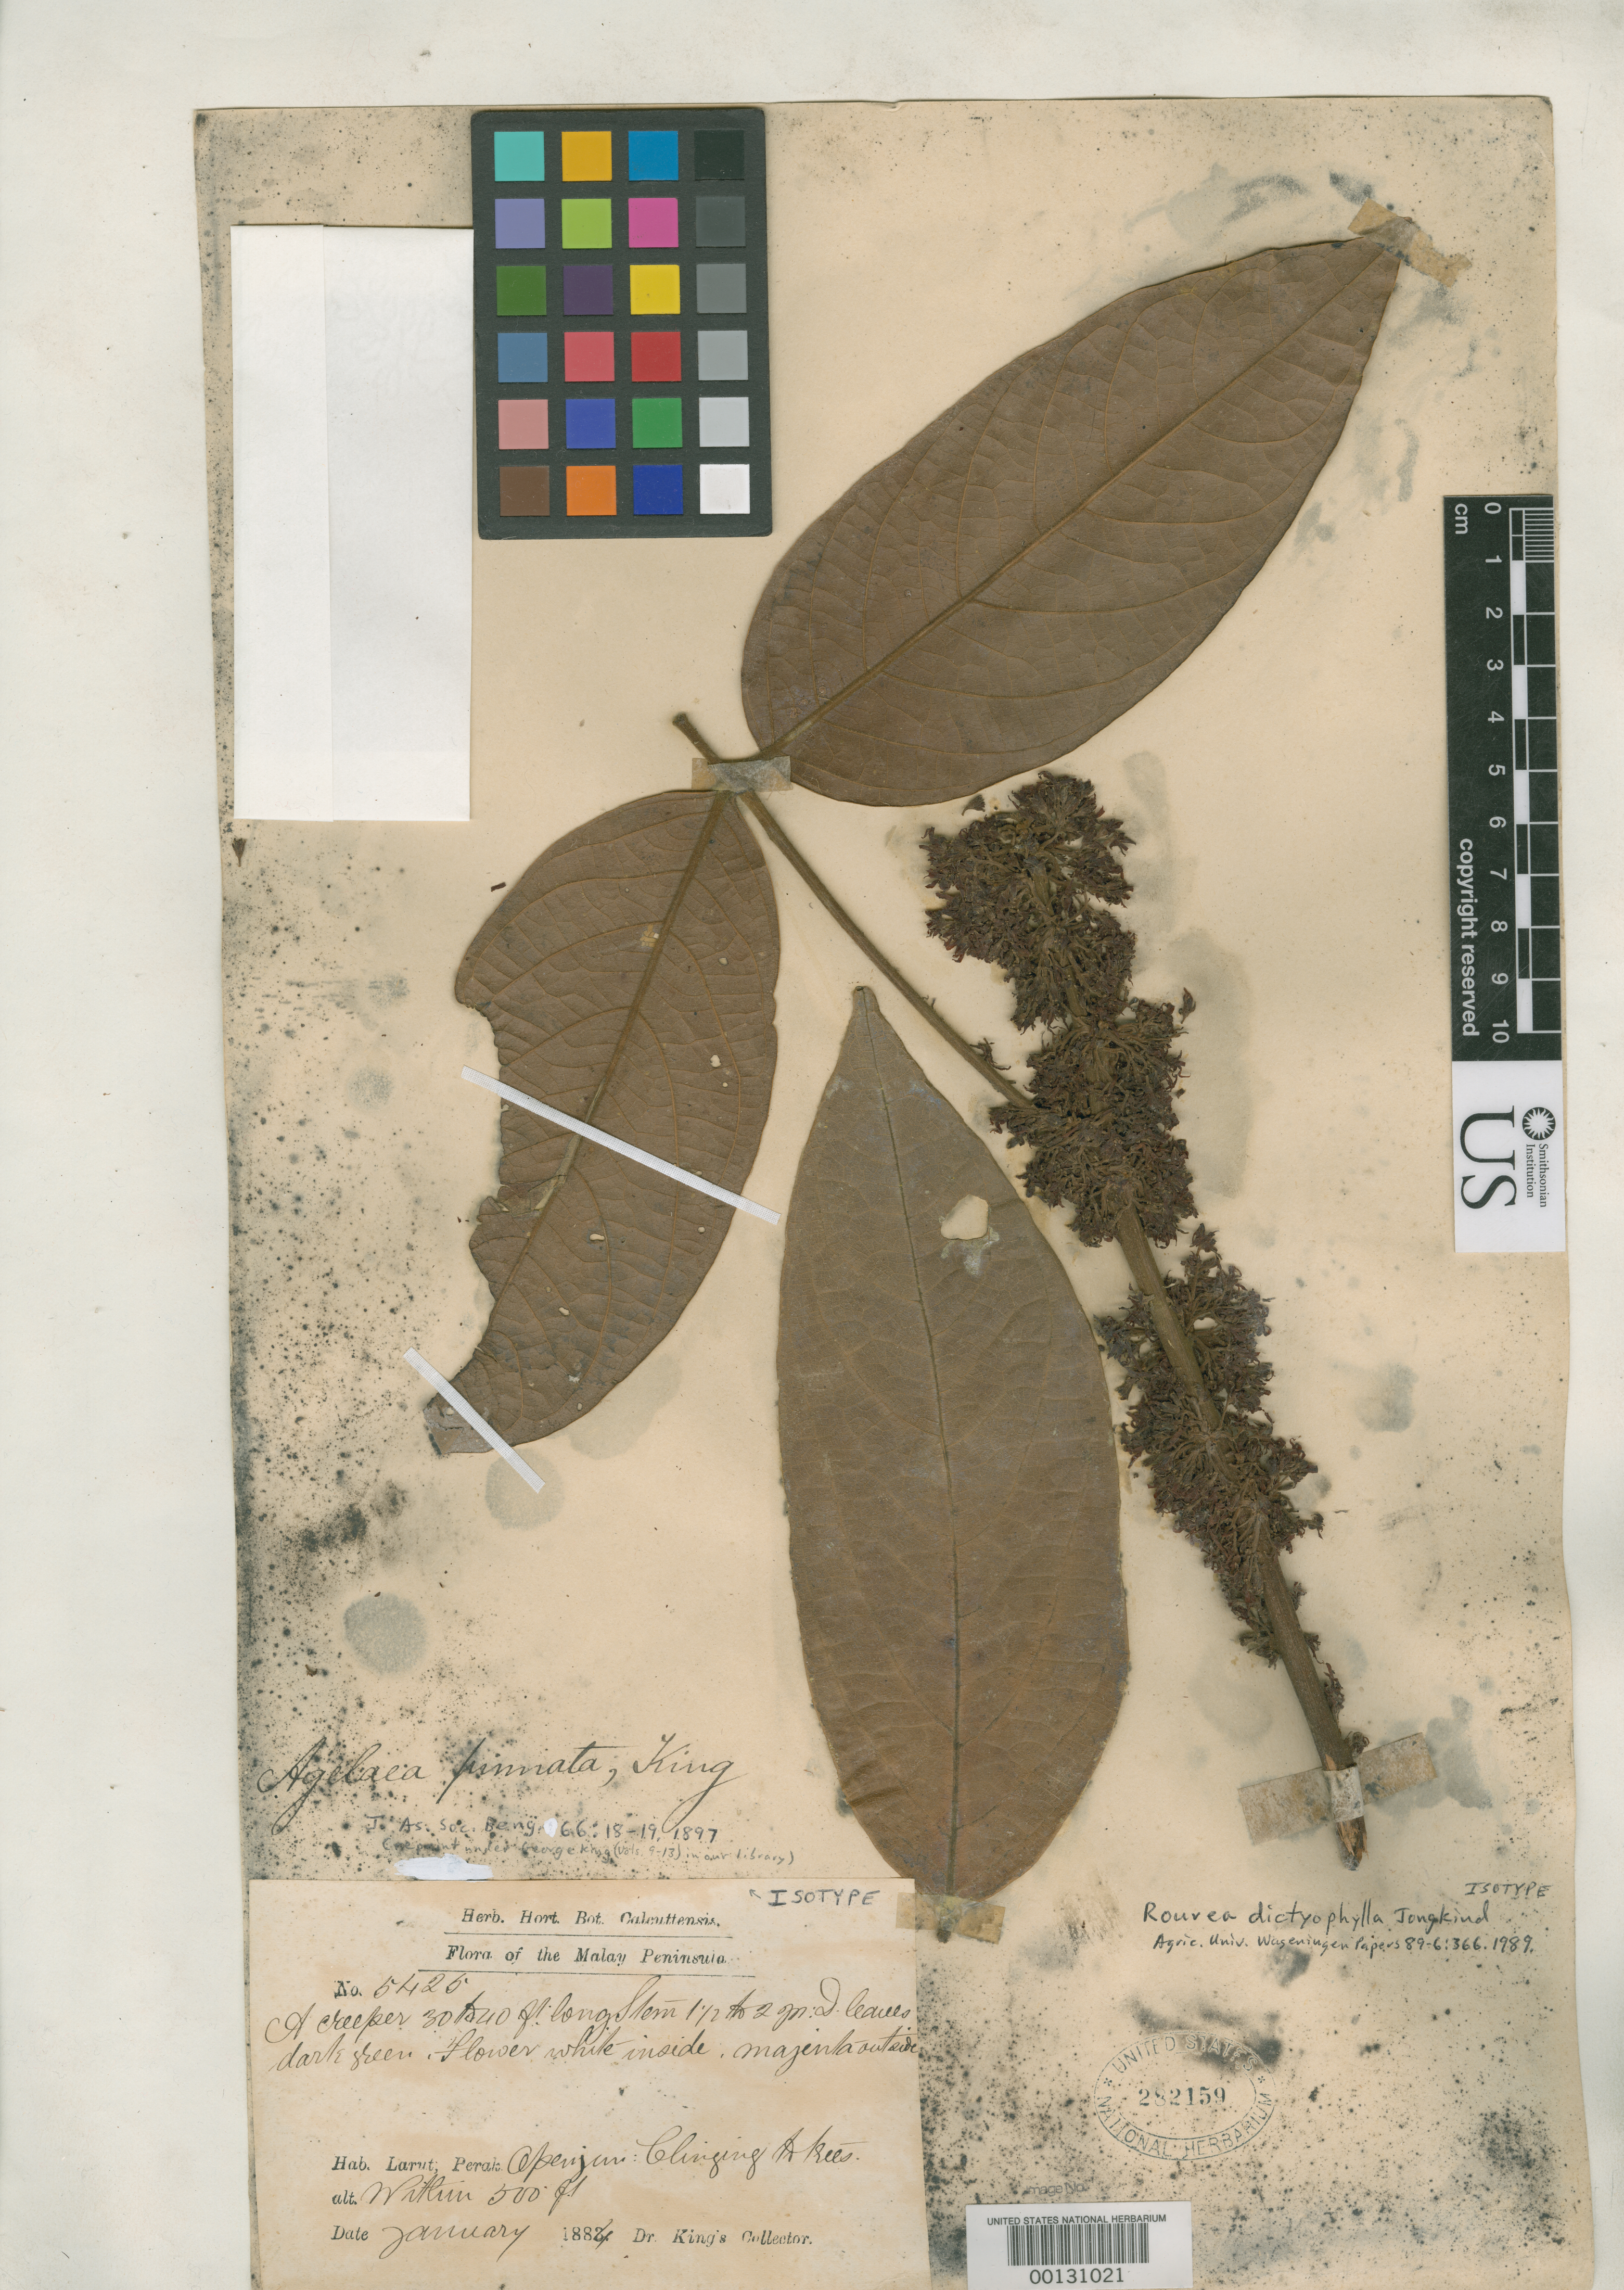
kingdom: Plantae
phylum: Tracheophyta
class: Magnoliopsida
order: Oxalidales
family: Connaraceae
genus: Agelaea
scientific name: Agelaea pinnata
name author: King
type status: Isotype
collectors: H. Kunstler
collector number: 5425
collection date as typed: Jan 1884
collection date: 1884-01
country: Malaysia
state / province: Perak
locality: Malay Peninsula, Larut, Perak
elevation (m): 152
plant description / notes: Labeled (and cited) as "King's Collector"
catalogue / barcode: US 282159